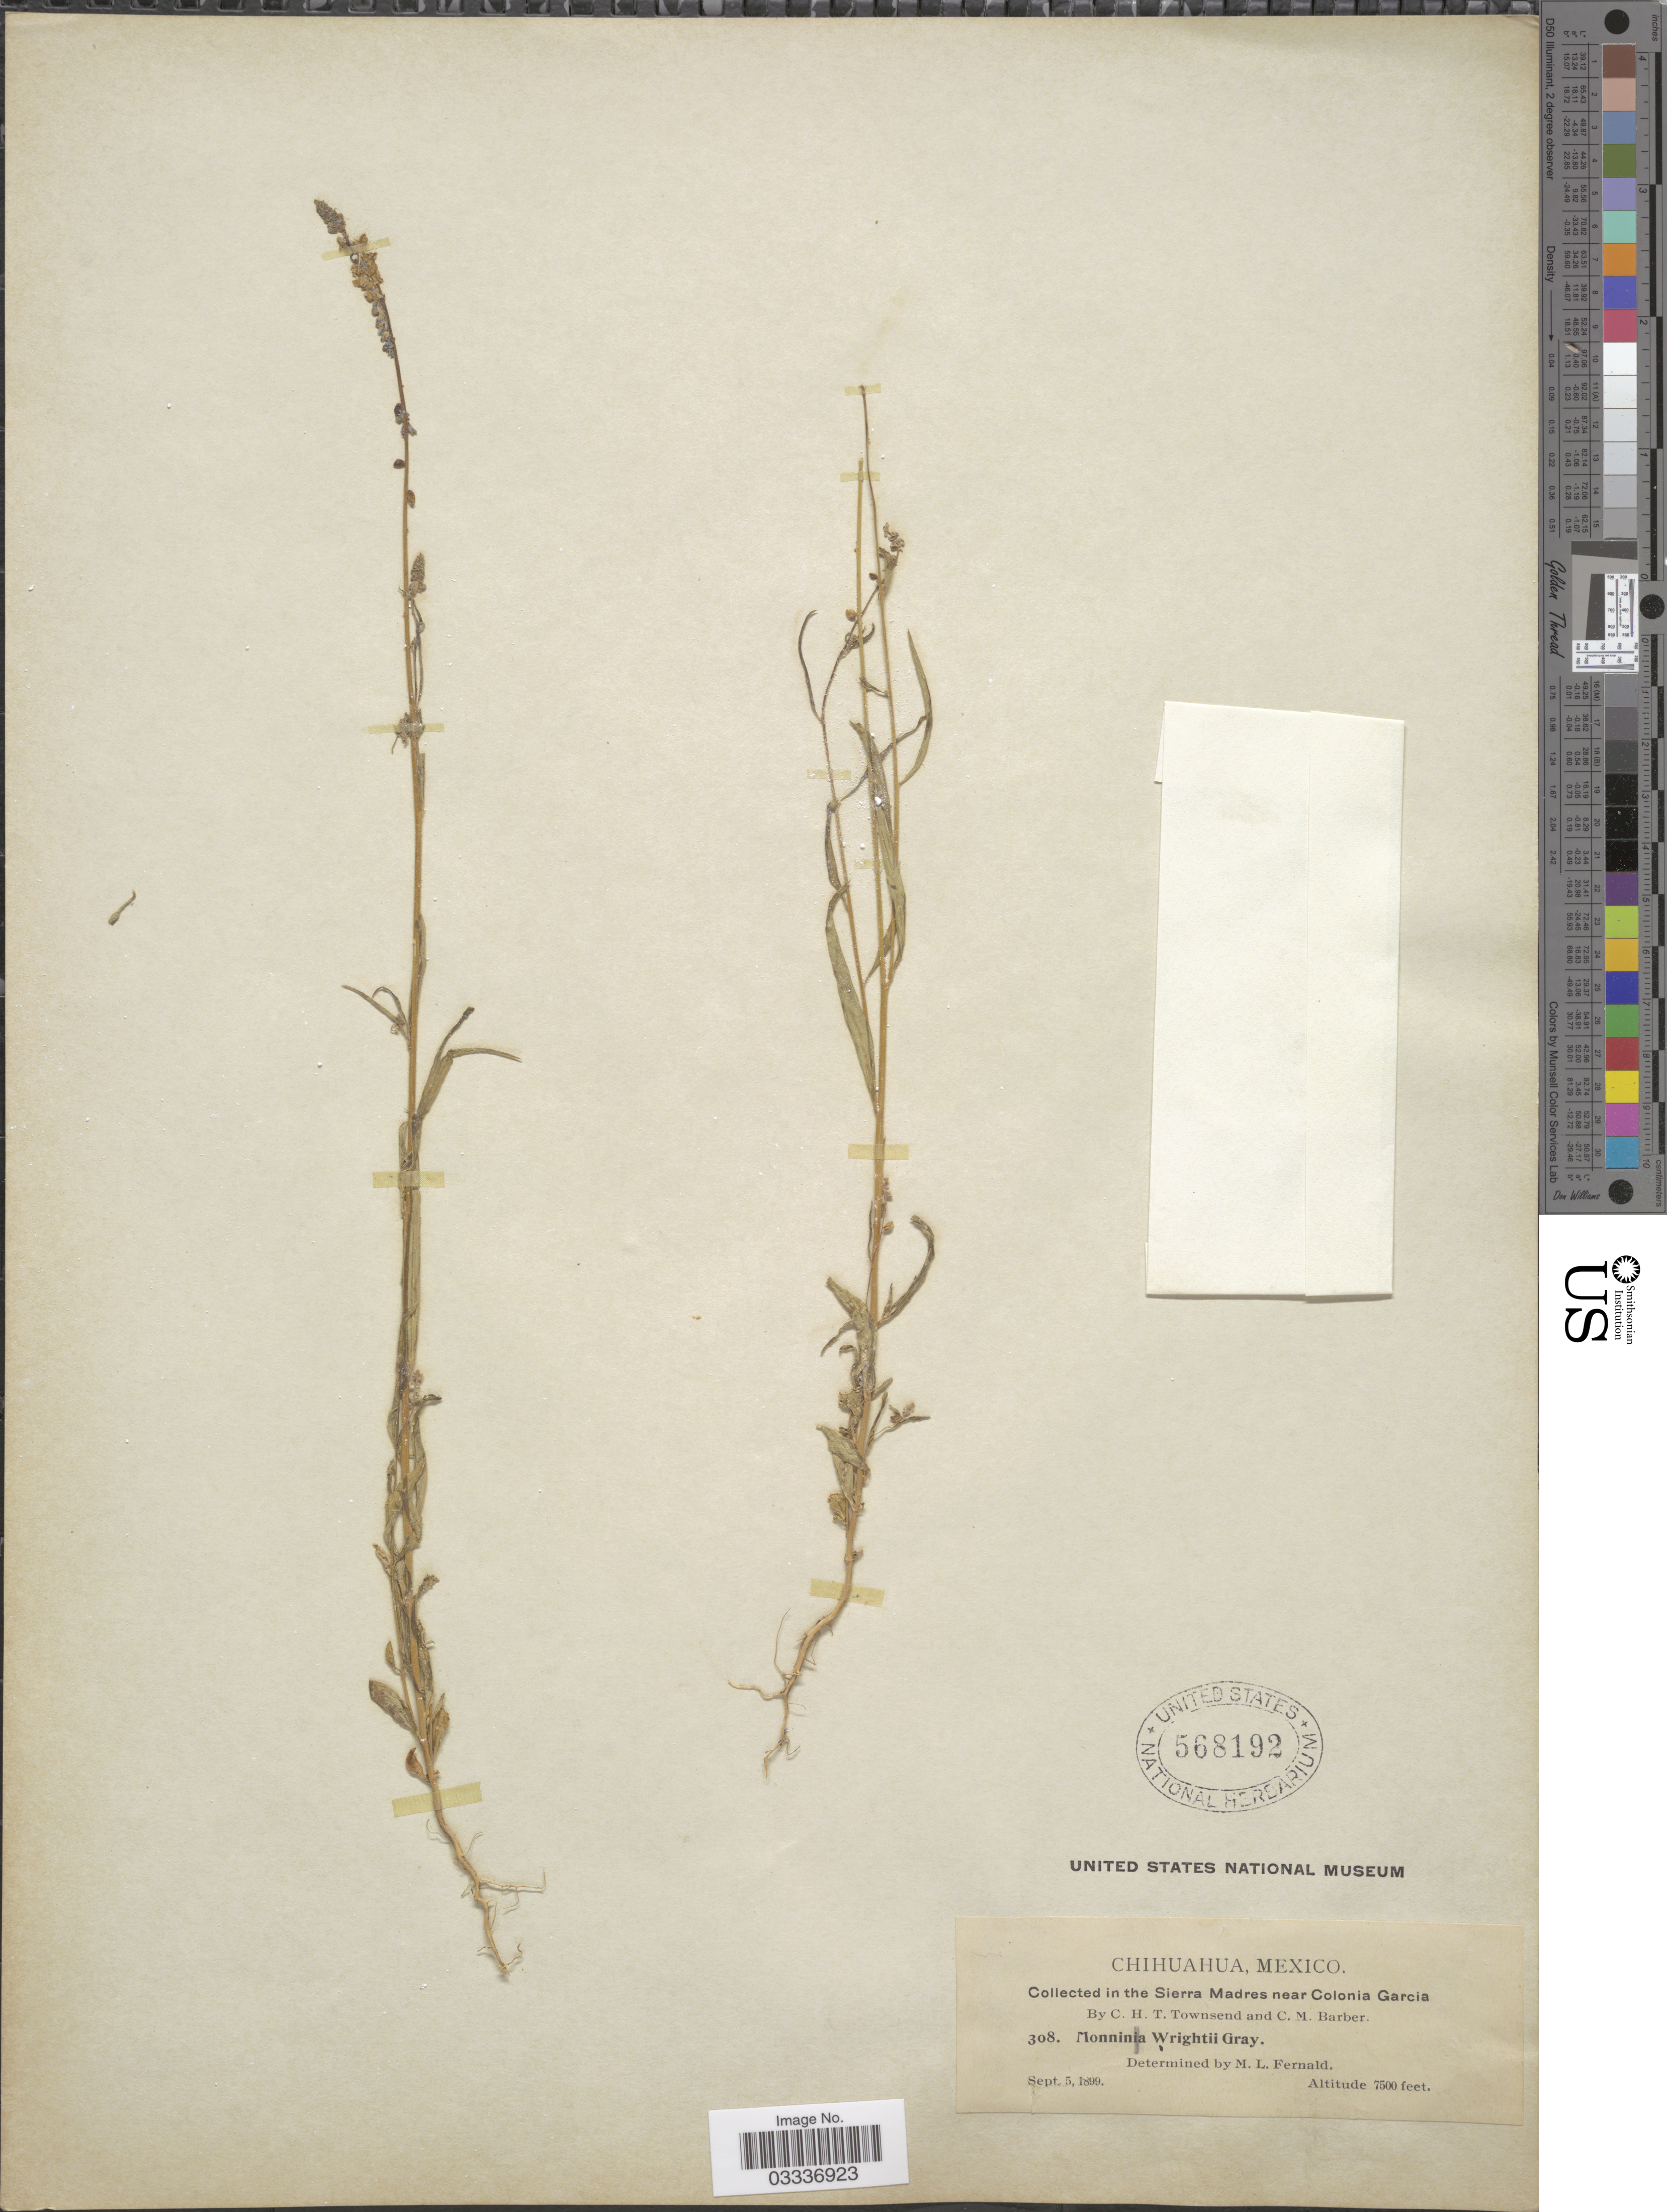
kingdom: Plantae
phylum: Tracheophyta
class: Magnoliopsida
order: Fabales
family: Polygalaceae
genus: Monnina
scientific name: Monnina wrightii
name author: A. Gray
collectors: C. H. T. Townsend & C. Barber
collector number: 308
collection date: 1899-09-05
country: Mexico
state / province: Chihuahua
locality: Sierra Madres near Colonia Garcia.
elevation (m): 2286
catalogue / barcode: US 568192